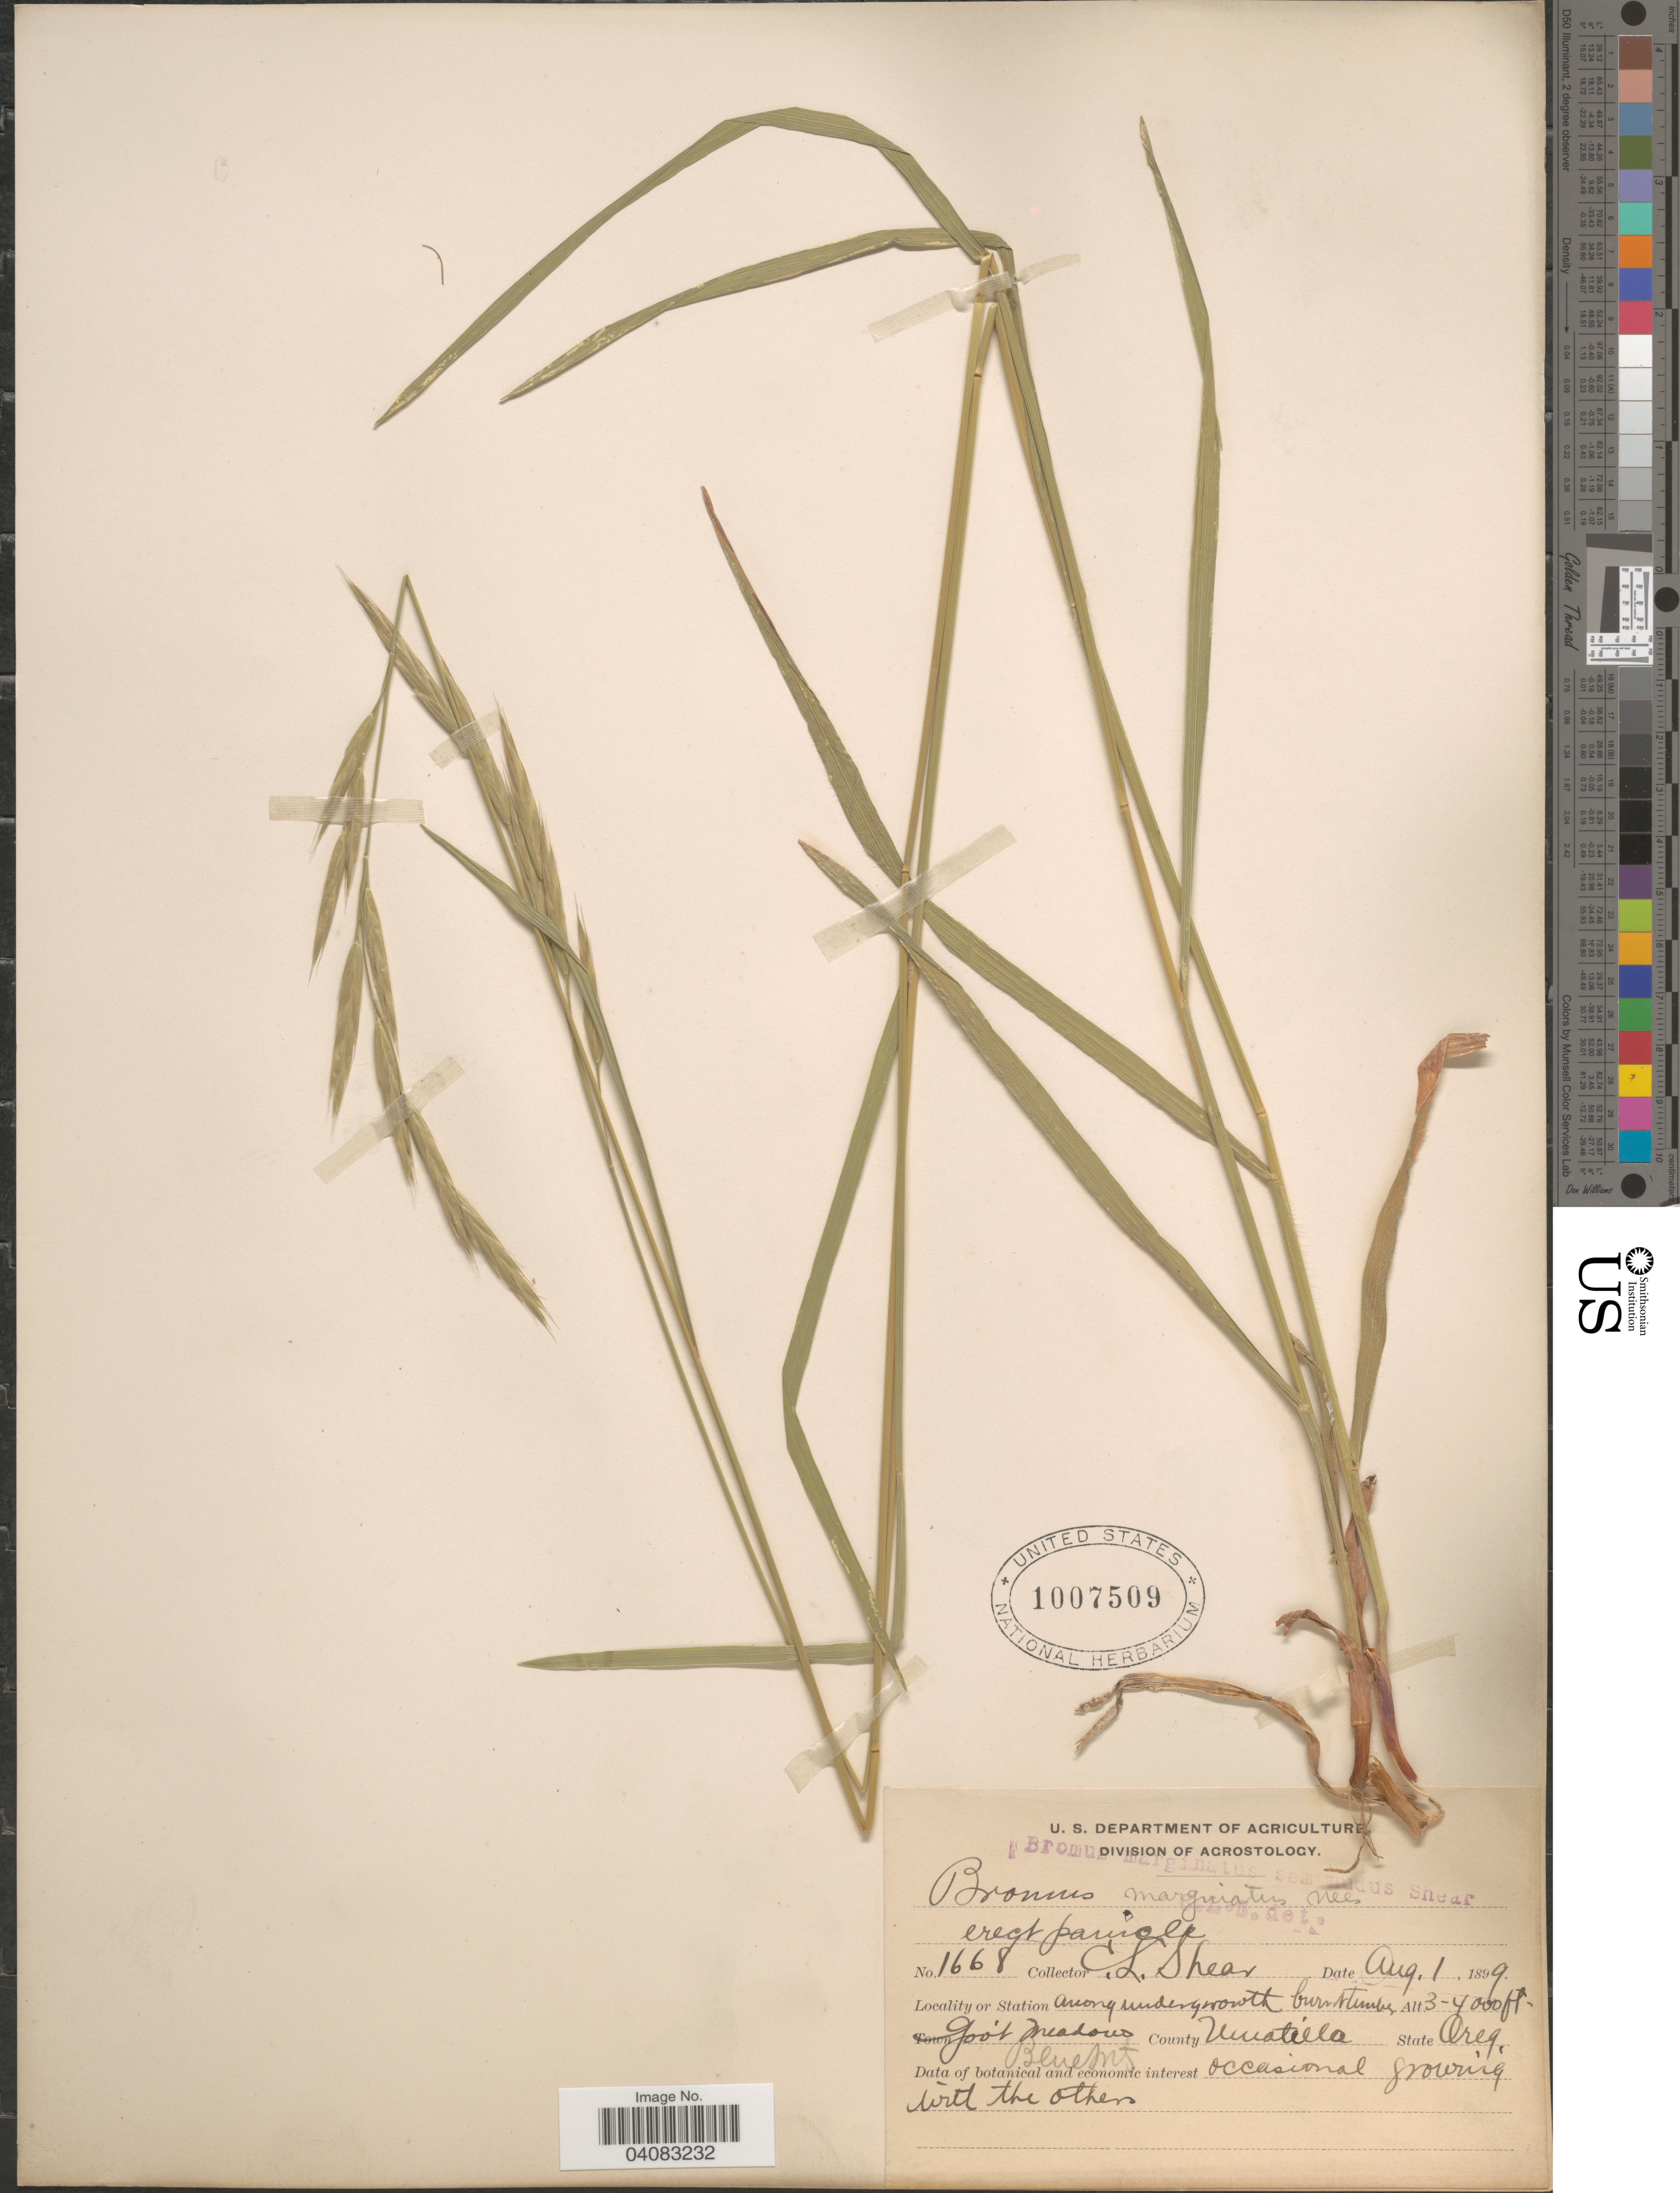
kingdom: Plantae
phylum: Tracheophyta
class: Liliopsida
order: Poales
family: Poaceae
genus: Bromus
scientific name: Bromus marginatus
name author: Nees ex Steud.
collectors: C. L. Shear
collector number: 1668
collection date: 1899-08-01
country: United States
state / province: Oregon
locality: Gov't Meadows. County Umatilla. Blue Mts.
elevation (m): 914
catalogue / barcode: US 1007509